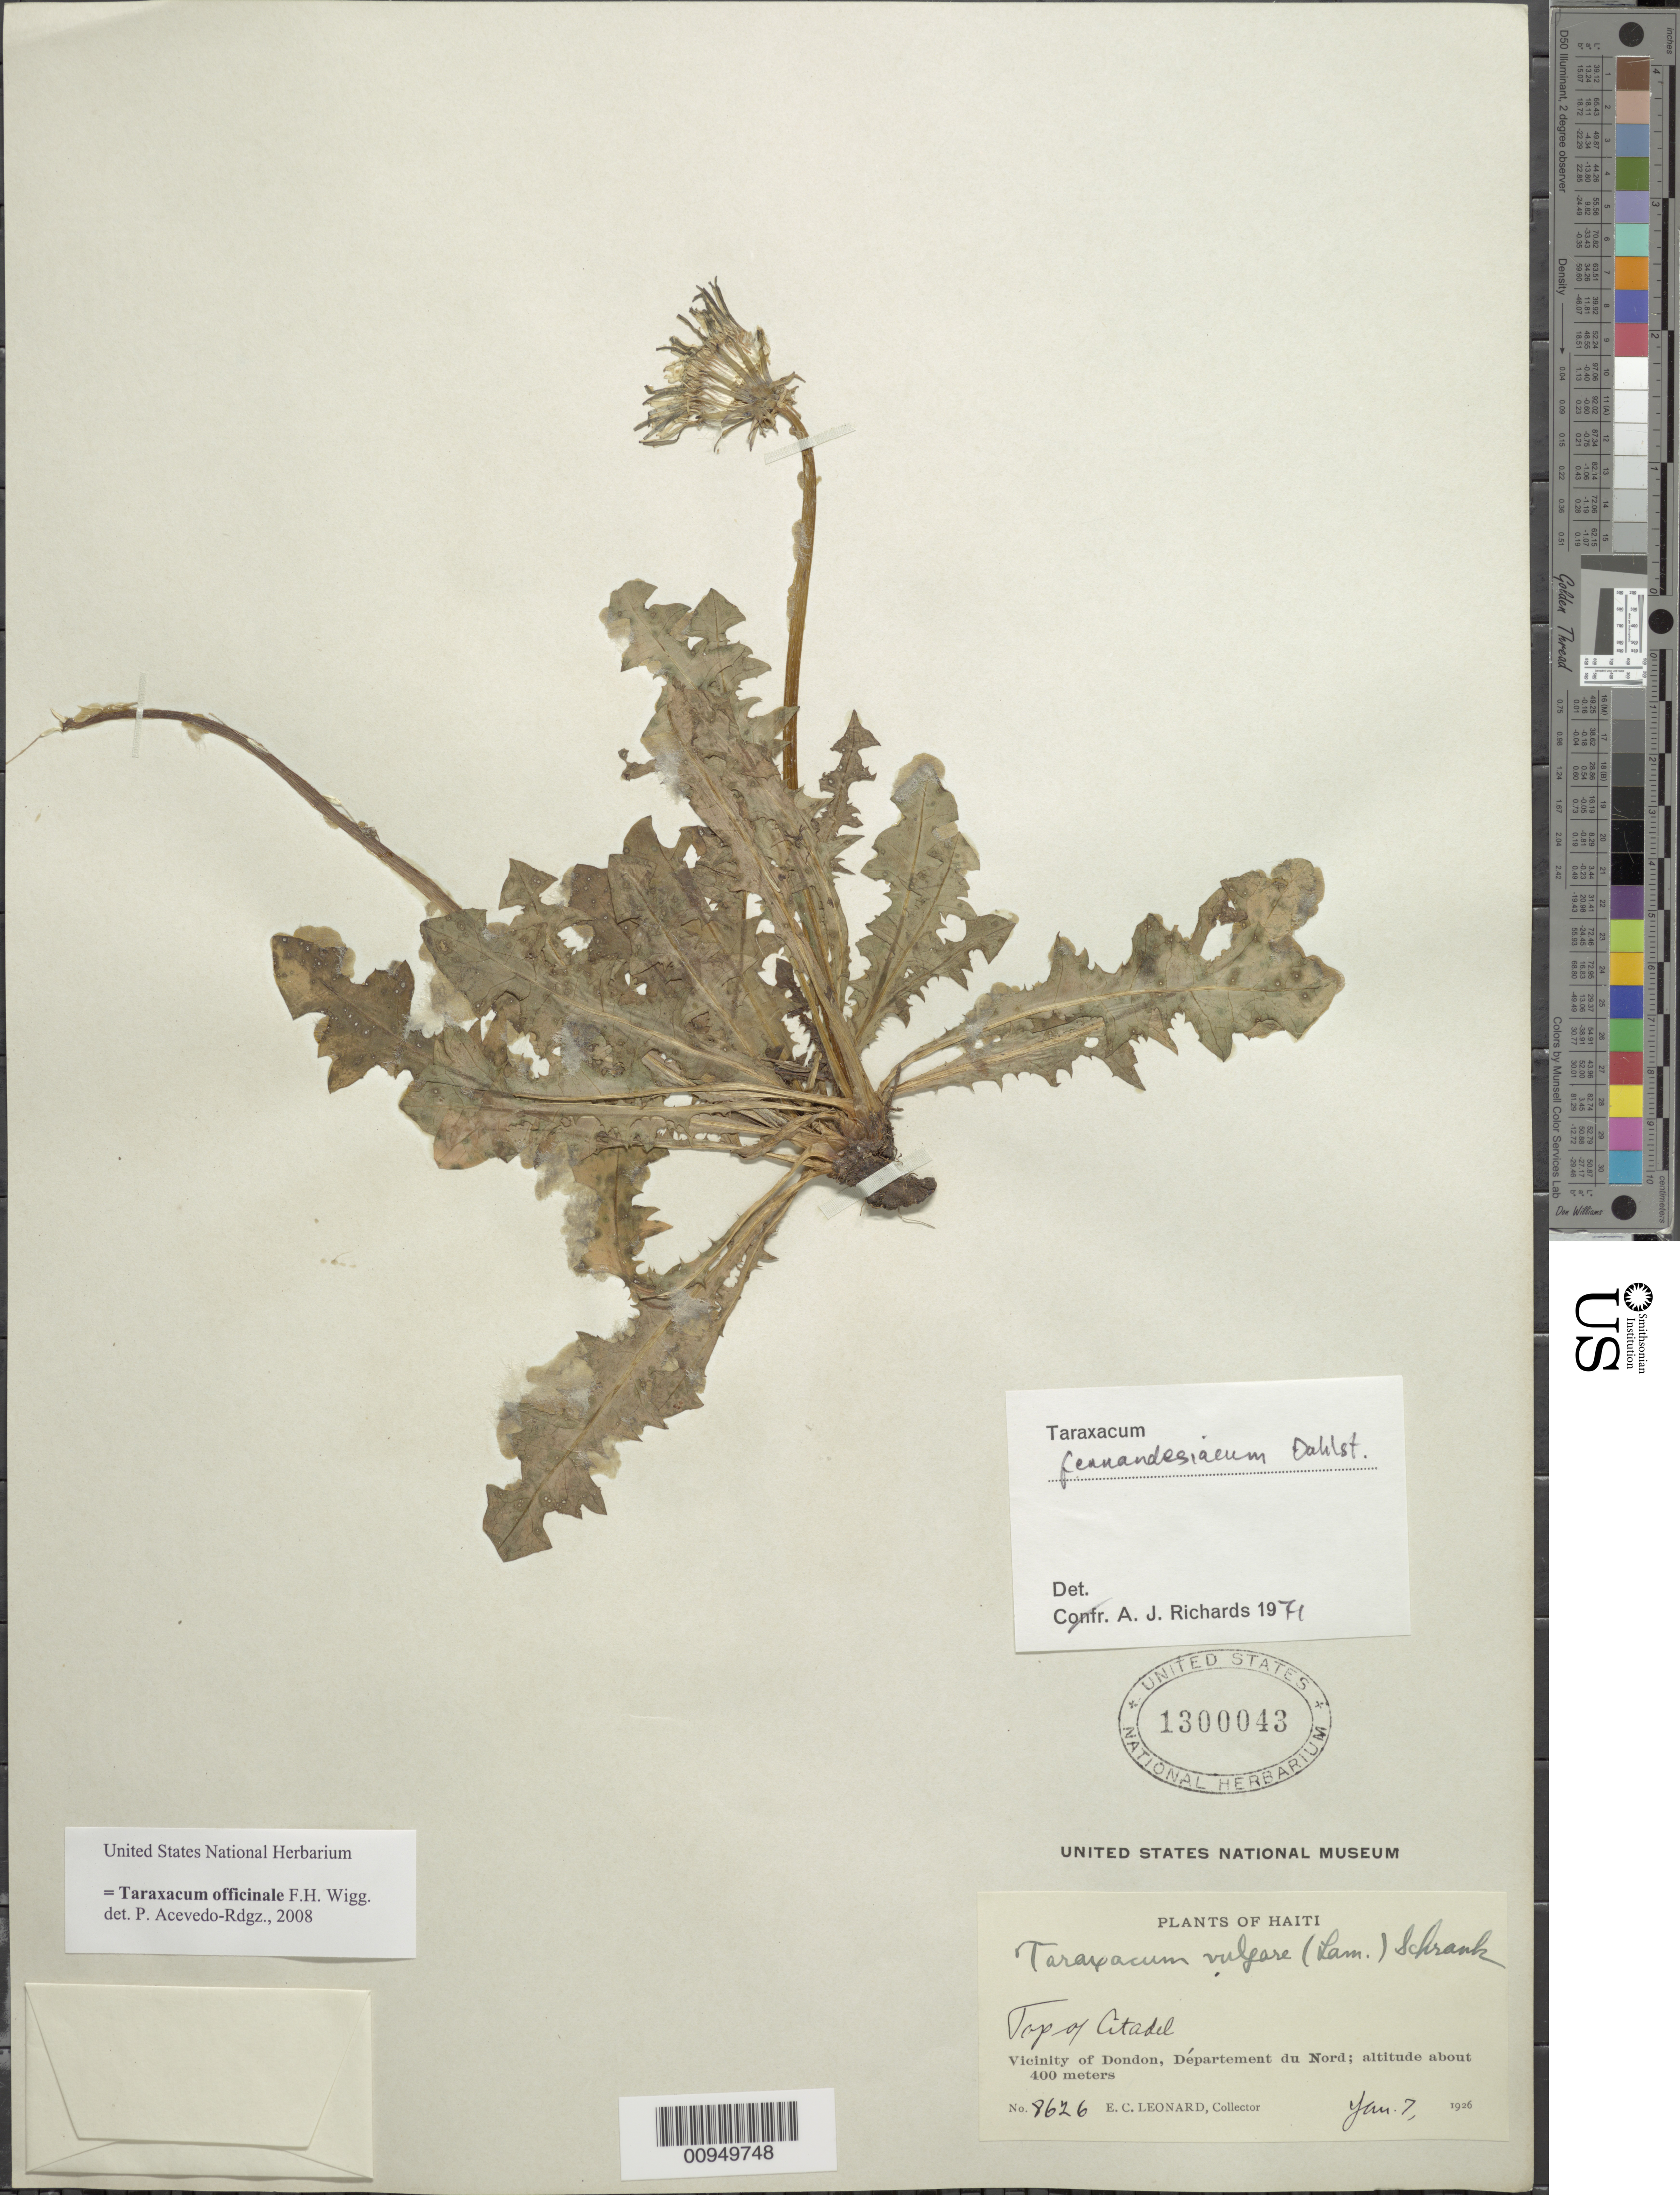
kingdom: Plantae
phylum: Tracheophyta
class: Magnoliopsida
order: Asterales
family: Asteraceae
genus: Taraxacum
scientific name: Taraxacum officinale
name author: G.H. Weber ex F.H. Wigg.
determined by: Acevedo-Rodríguez, P., (BOT), Smithsonian Institution - National Museum of Natural History (UNITED STATES)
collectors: E. C. Leonard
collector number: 8626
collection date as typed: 07 Jan 1926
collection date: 1926-01-07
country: Haiti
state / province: Nord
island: Hispaniola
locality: Vicinity of Dondon, top of Citadel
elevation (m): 400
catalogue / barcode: US 1300043